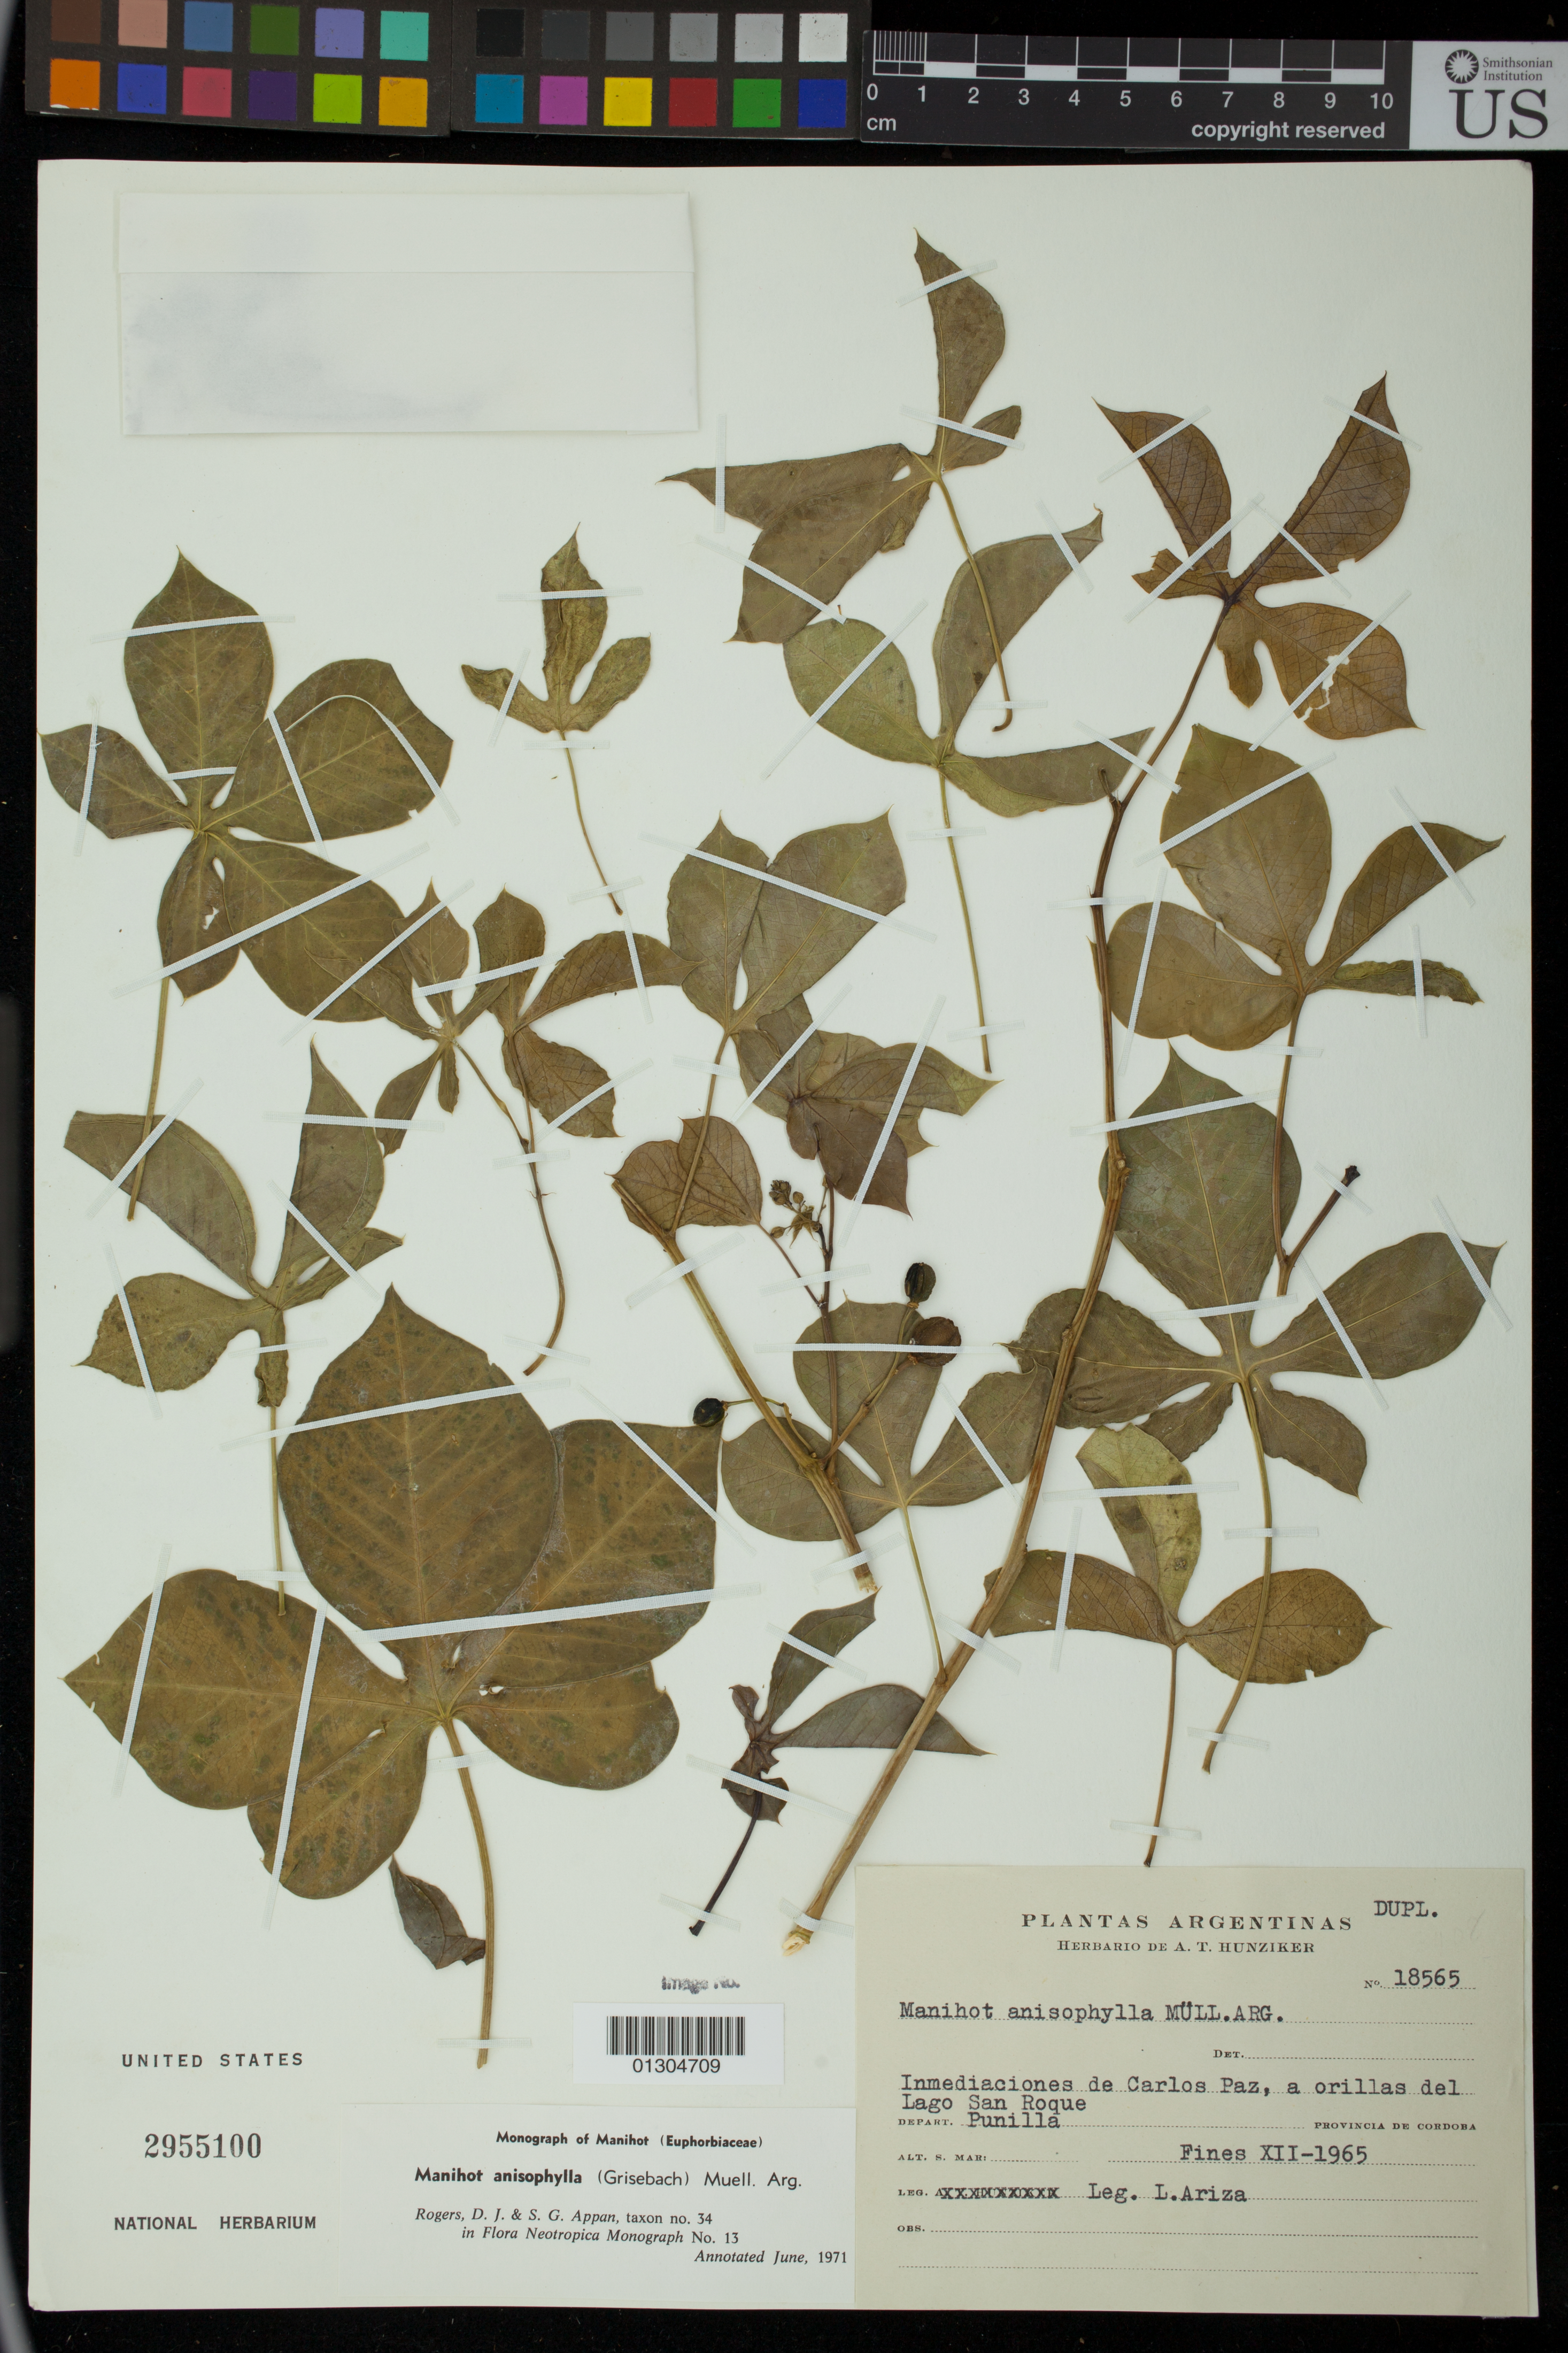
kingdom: Plantae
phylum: Tracheophyta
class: Magnoliopsida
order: Malpighiales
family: Euphorbiaceae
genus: Manihot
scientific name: Manihot anisophylla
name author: (Griseb.) Müll. Arg.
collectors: L. Ariza-Espinar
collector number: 18565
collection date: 1965-12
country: Argentina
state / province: Cordoba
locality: Inmediaciones de Carlos Paz, a orillas del Lago San Roque. Depart. Punilla.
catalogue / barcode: US 2955100